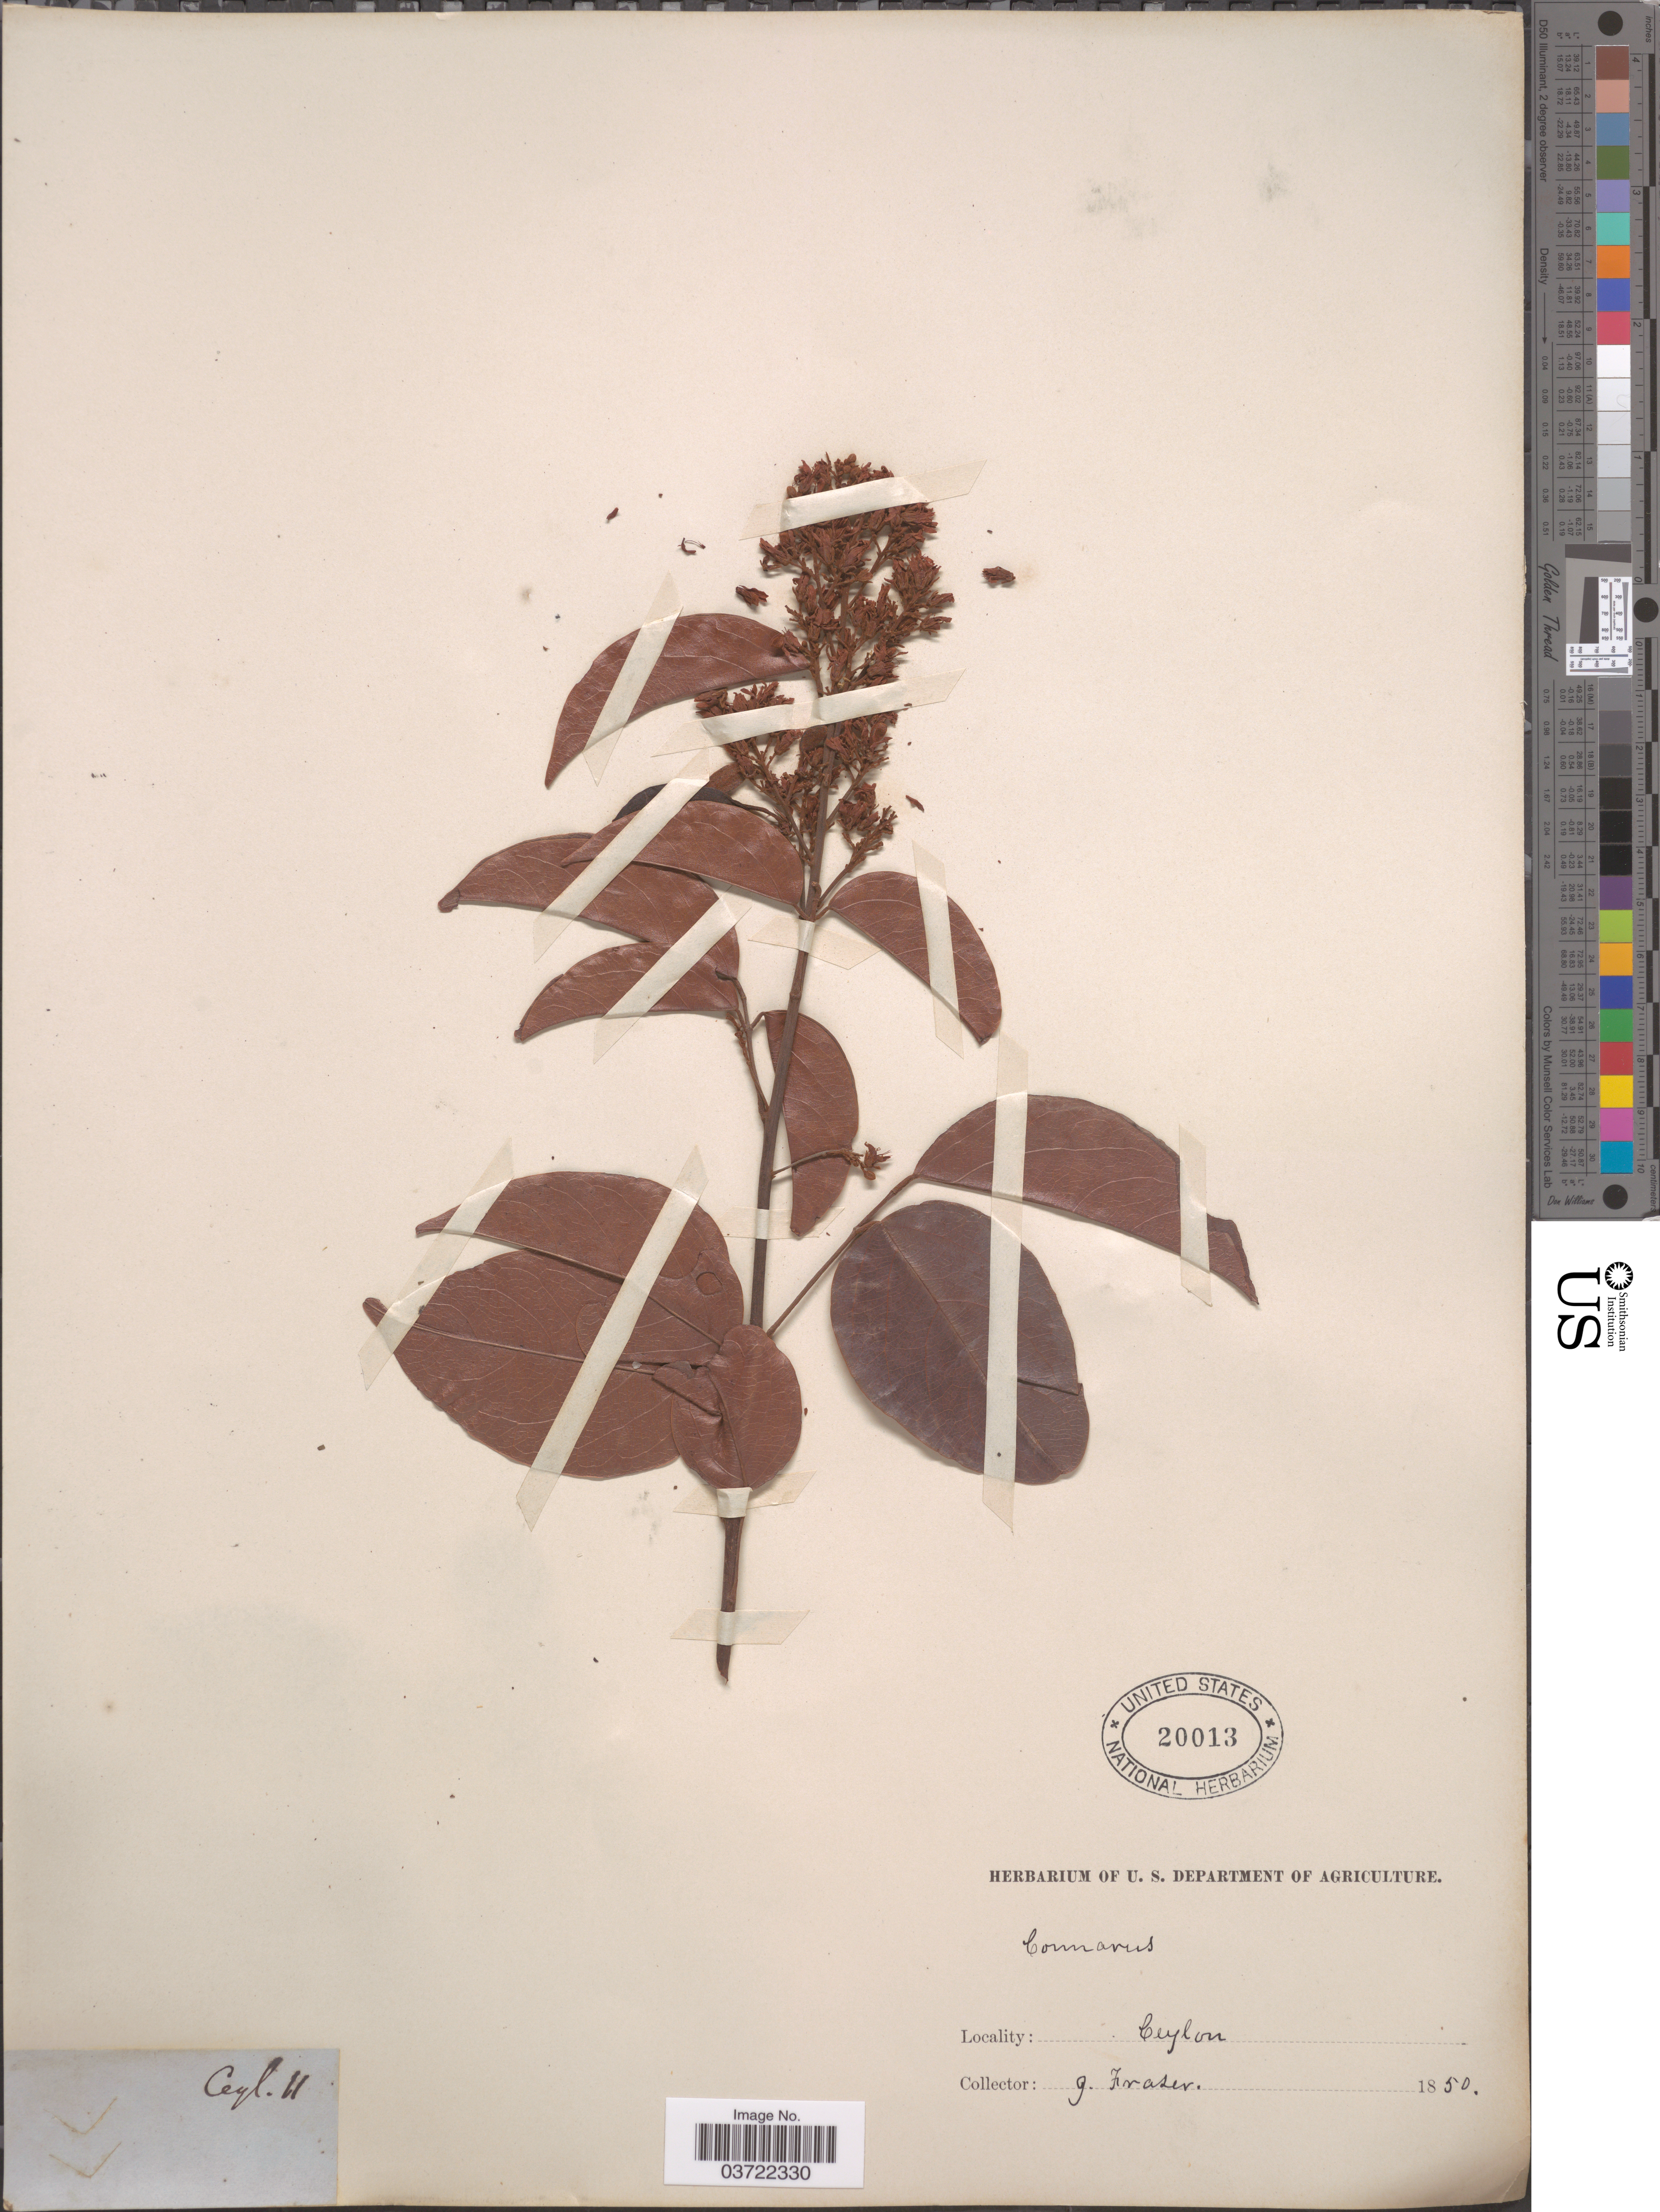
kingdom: Plantae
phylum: Tracheophyta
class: Magnoliopsida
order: Oxalidales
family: Connaraceae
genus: Connarus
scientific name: Connarus sp.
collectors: G. Fraser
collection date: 1850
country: Sri Lanka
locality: Ceylon.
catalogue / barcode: US 20013